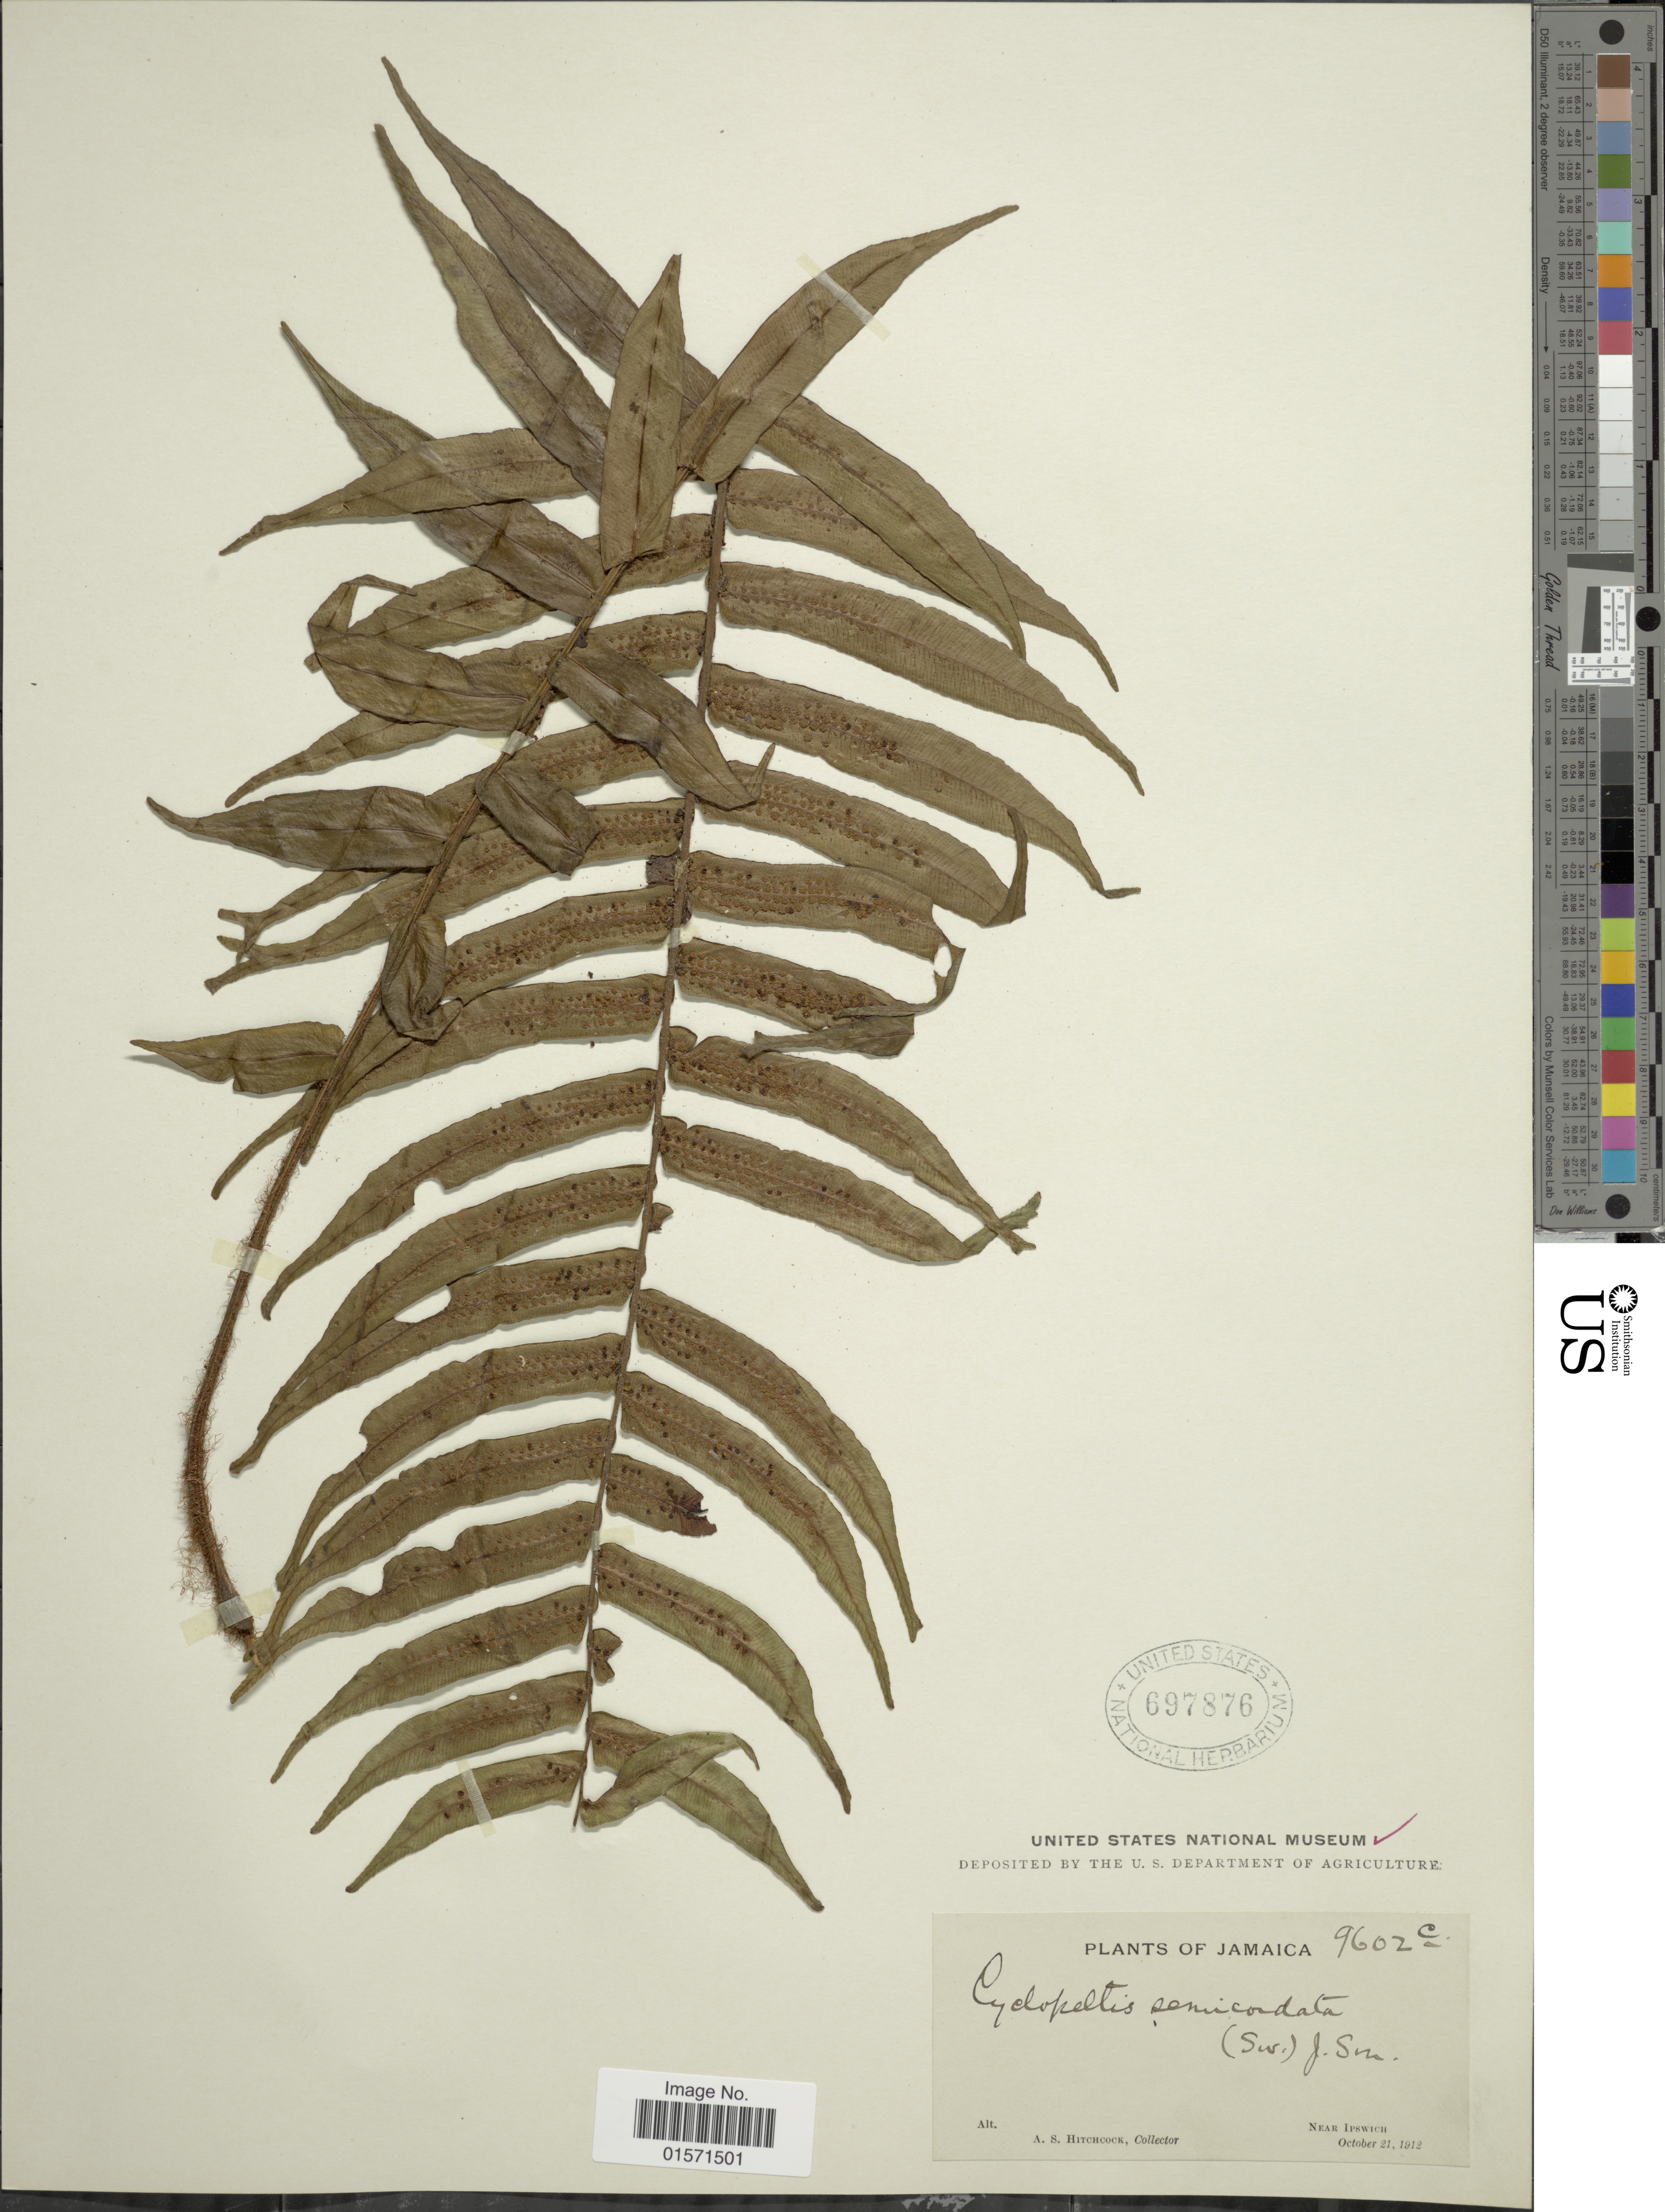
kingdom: Plantae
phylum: Tracheophyta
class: Polypodiopsida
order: Polypodiales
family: Lomariopsidaceae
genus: Cyclopeltis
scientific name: Cyclopeltis semicordata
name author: (Sw.) J. Sm.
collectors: A. S. Hitchcock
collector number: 9602C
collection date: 1912-10-21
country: Jamaica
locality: Near Ipswich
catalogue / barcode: US 697876